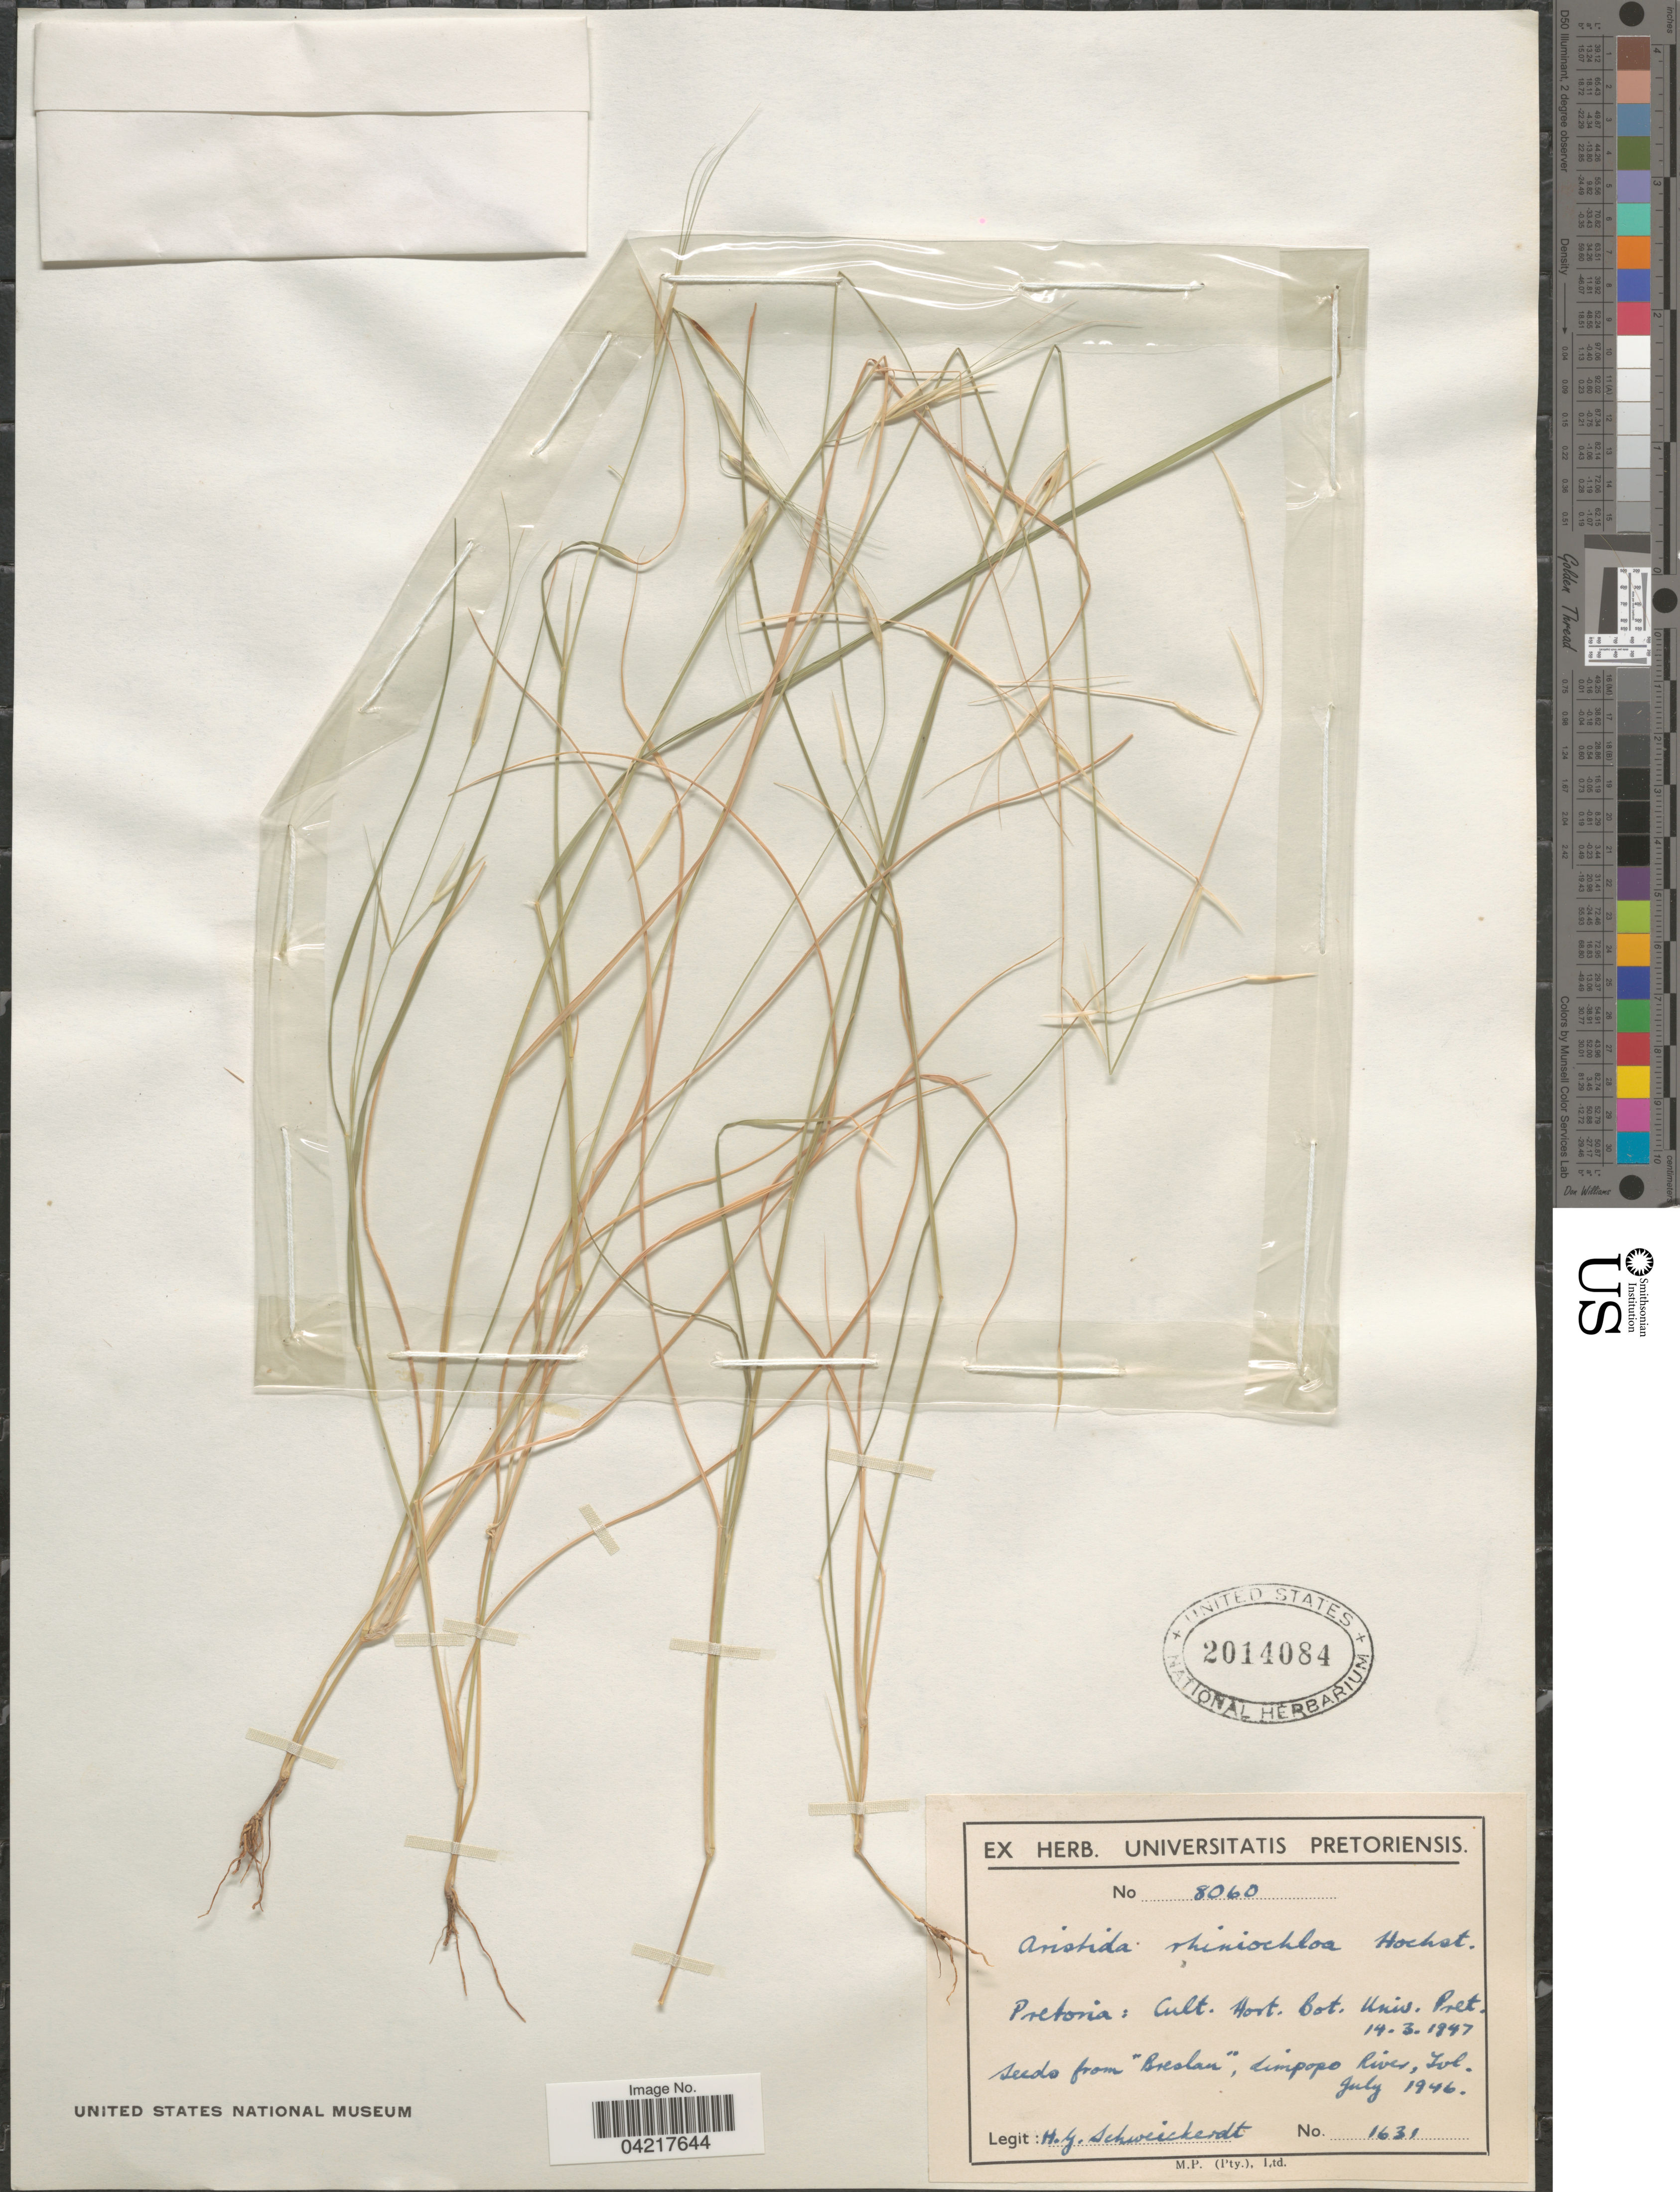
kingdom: Plantae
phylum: Tracheophyta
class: Liliopsida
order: Poales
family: Poaceae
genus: Aristida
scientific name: Aristida rhiniochloa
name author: Hochst.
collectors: H. Schweickerdt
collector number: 1631/8060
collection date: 1946-07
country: South Africa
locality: Pretoria: Cult. Hort. Bot. Univ. Pret.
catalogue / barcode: US 2014084